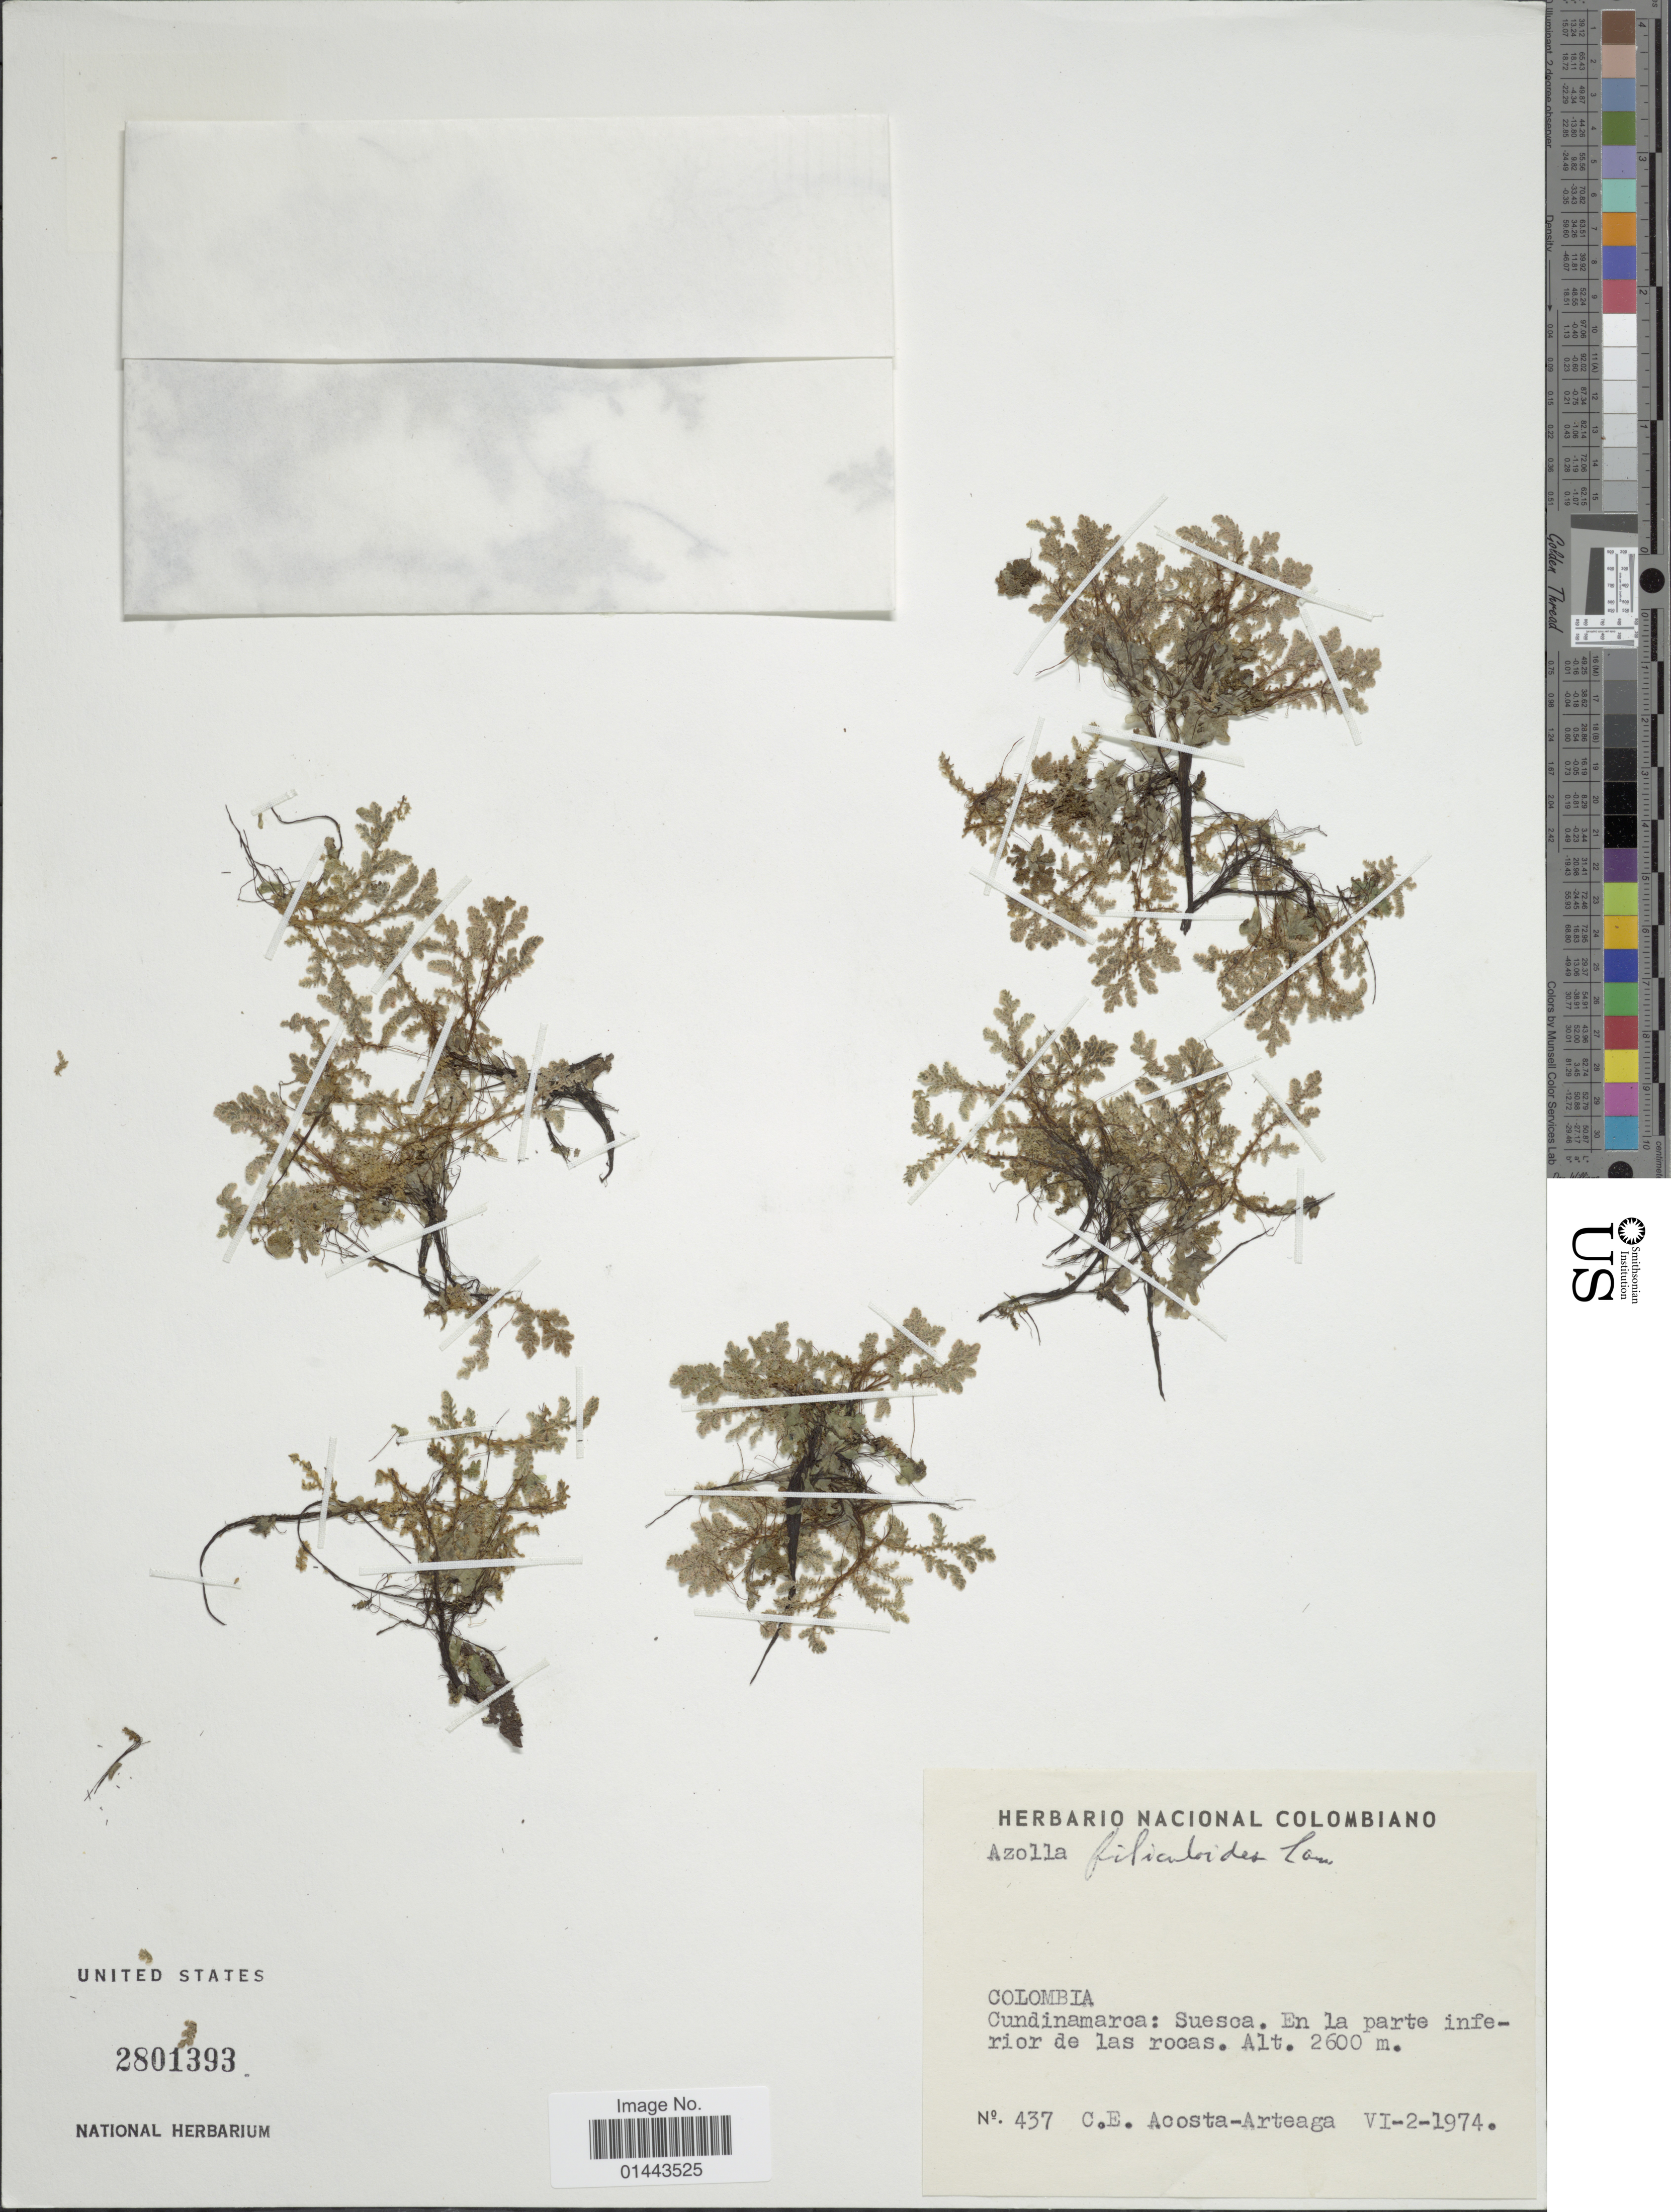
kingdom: Plantae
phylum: Tracheophyta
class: Polypodiopsida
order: Salviniales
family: Salviniaceae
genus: Azolla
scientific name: Azolla filiculoides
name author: Lam.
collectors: C. E. Acosta-Arteaga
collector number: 437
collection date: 1974-06-02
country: Colombia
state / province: Cundinamarca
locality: Suesca. En la parte inferior de las rocas.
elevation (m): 2600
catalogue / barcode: US 2801393